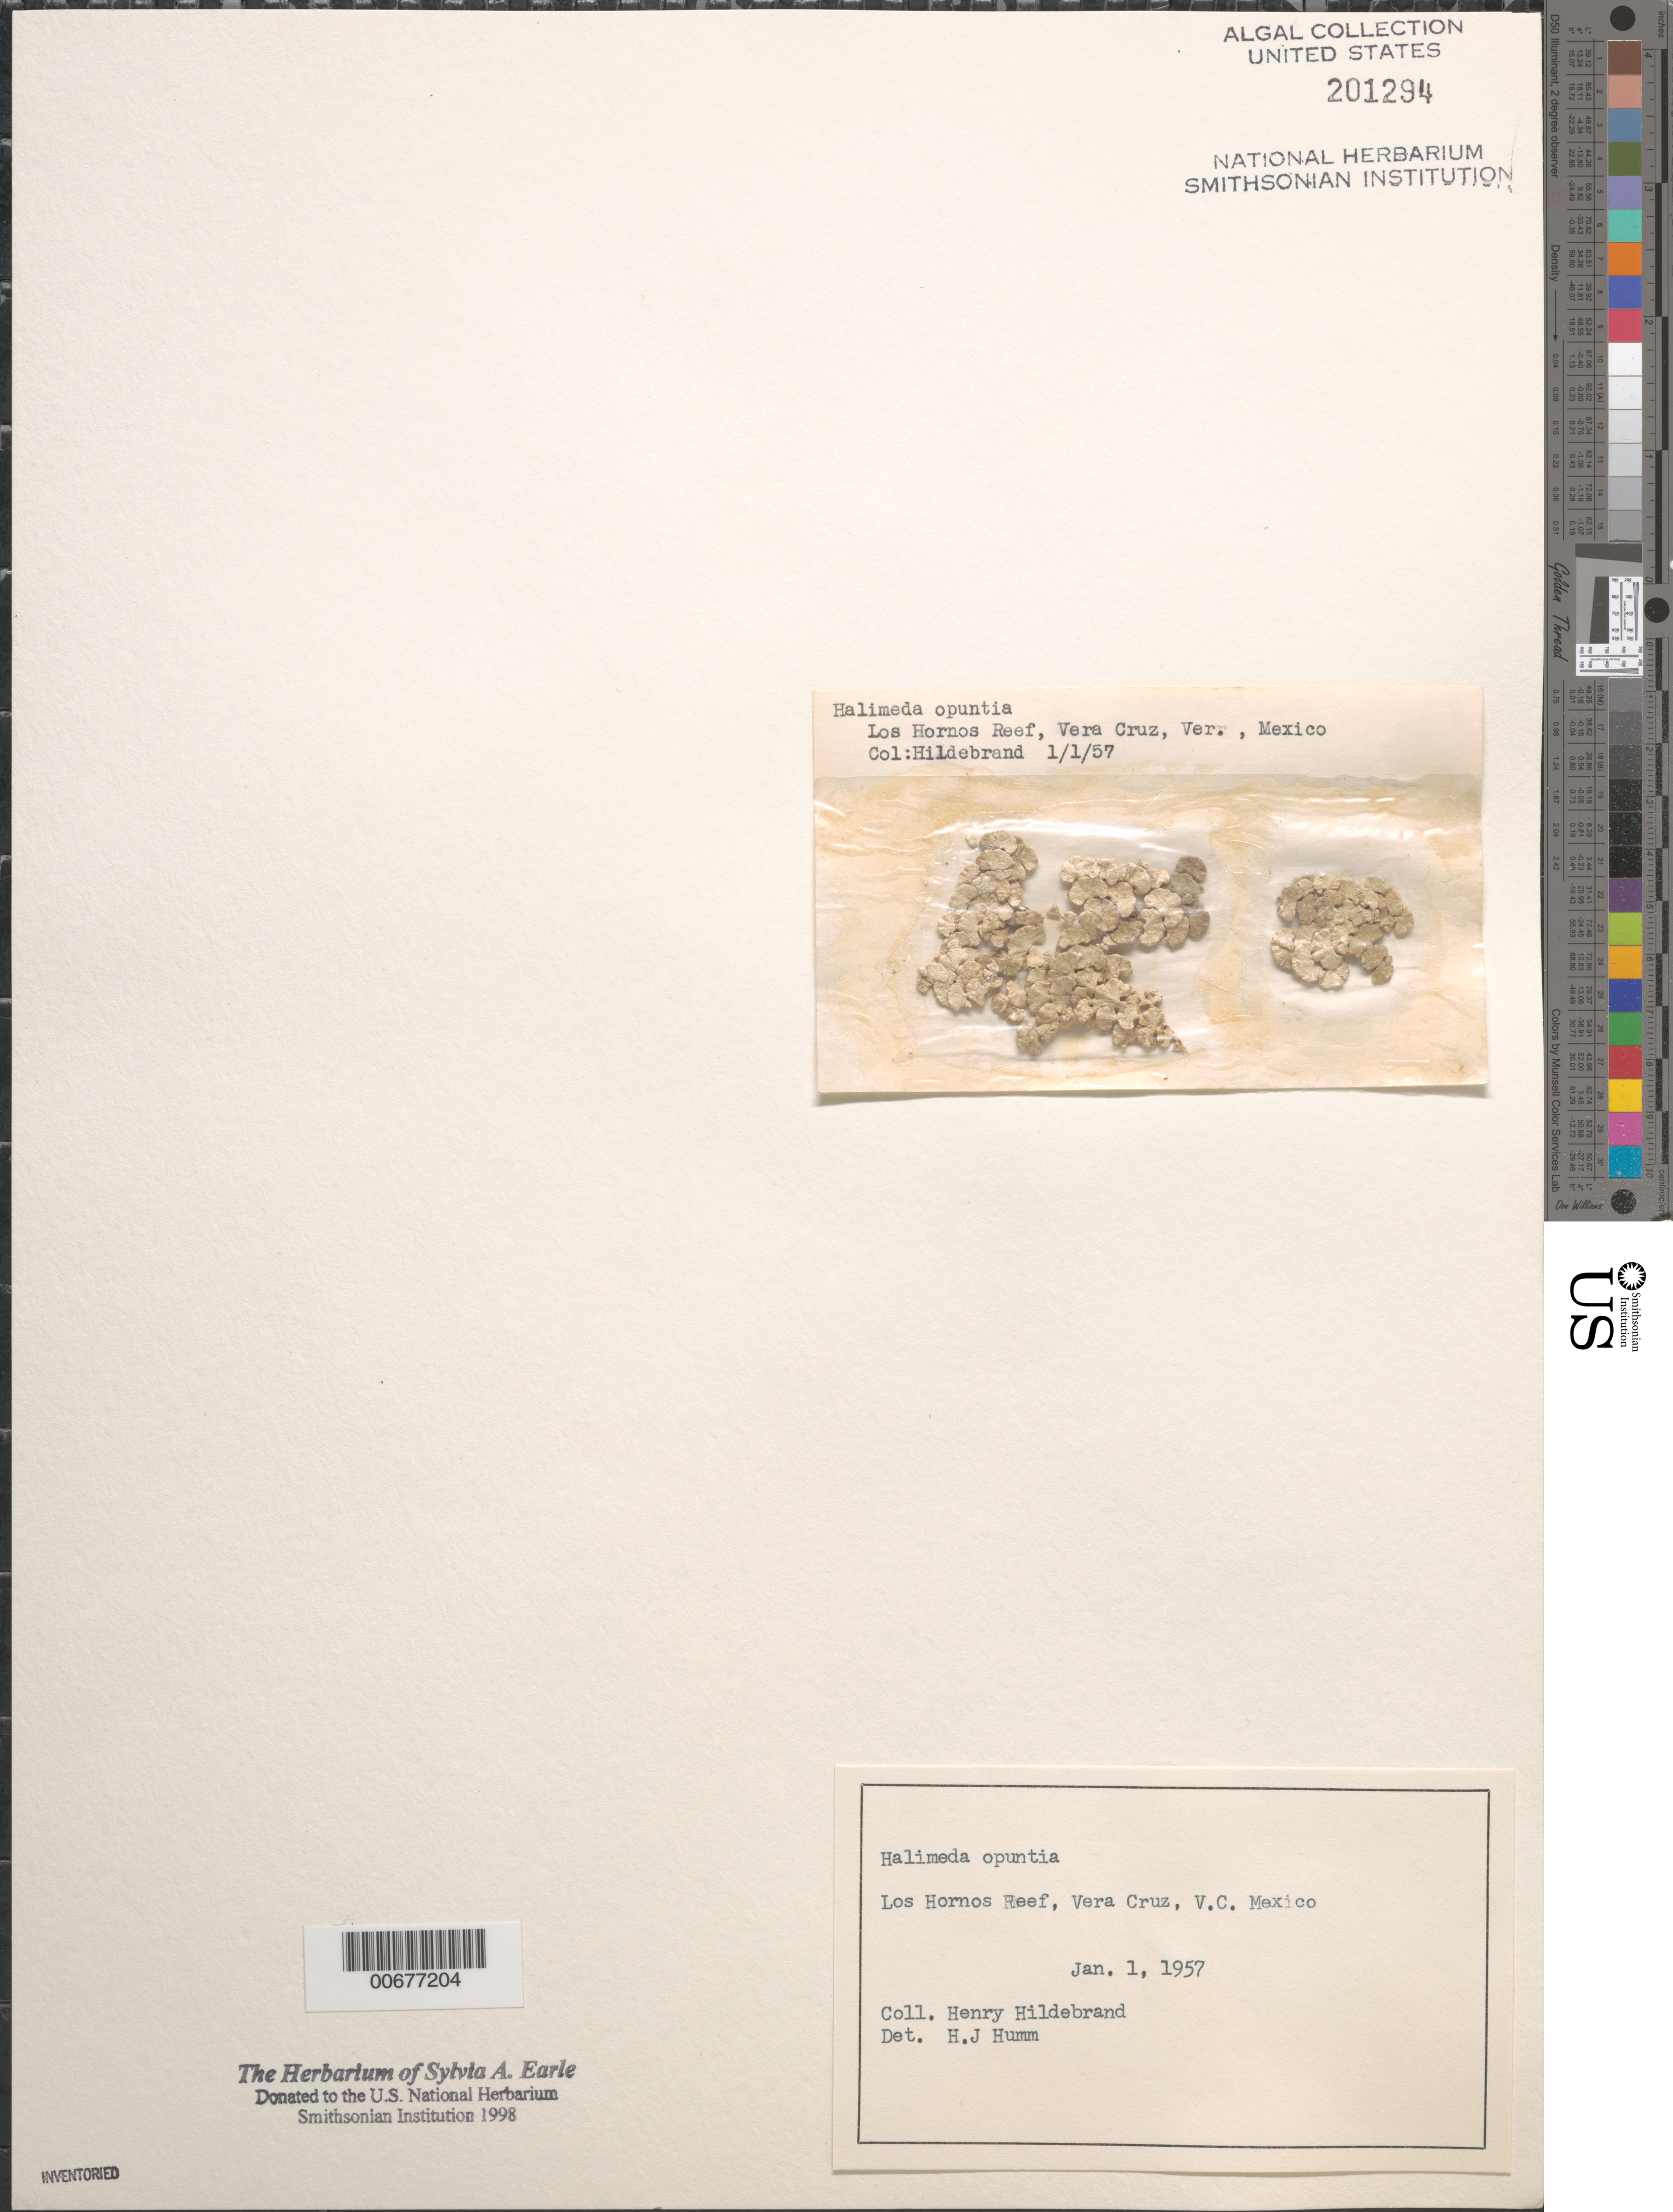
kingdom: Plantae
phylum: Chlorophyta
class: Ulvophyceae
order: Bryopsidales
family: Halimedaceae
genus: Halimeda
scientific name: Halimeda opuntia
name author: (L.) J.V.Lamouroux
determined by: Humm, Harold J.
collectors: H. Hildebrand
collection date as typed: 01 Jan 1957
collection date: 1957-01-01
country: Mexico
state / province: Veracruz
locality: Los Hornos Reef, Veracruz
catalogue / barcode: US 201294